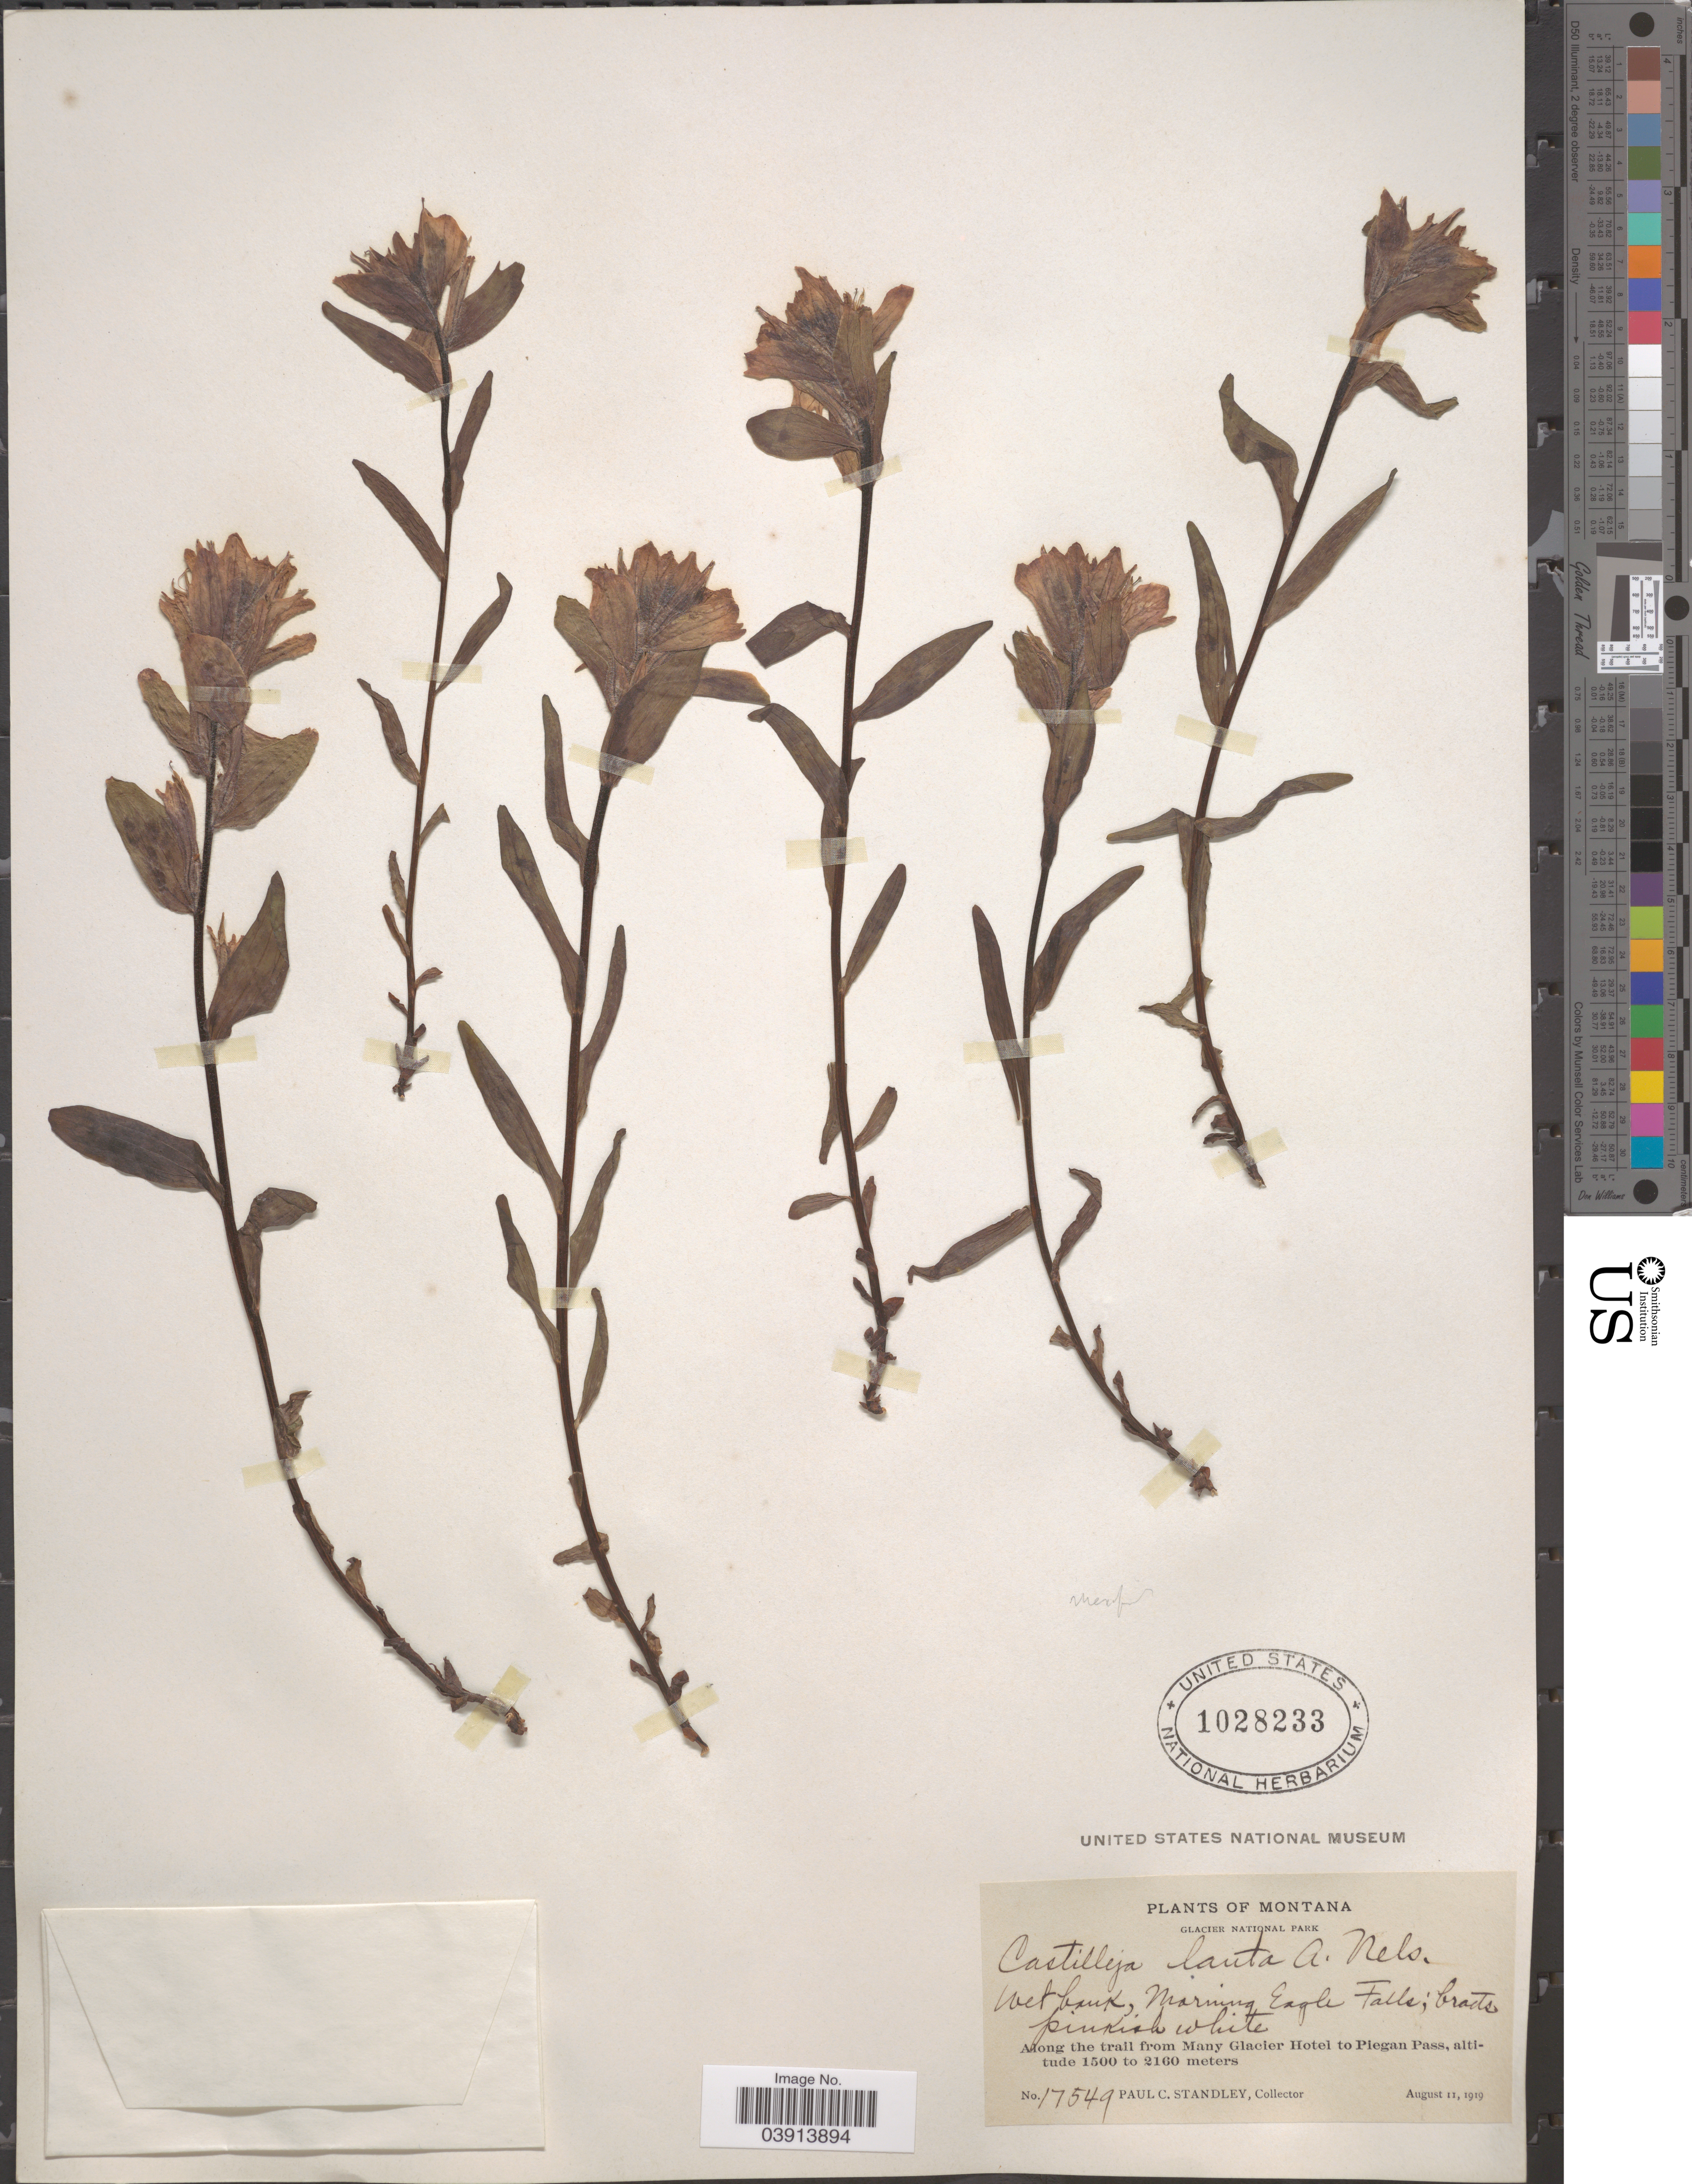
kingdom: Plantae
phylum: Tracheophyta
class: Magnoliopsida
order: Lamiales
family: Orobanchaceae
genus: Castilleja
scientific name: Castilleja rhexiifolia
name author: Rydb.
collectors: P. C. Standley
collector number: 17549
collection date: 1919-08-11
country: United States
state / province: Montana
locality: Glacier National Park. Morning Eagle Falls. Along the trail from Many Glacier Hotel to Piegan Pass.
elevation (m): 1500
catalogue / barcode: US 1028233